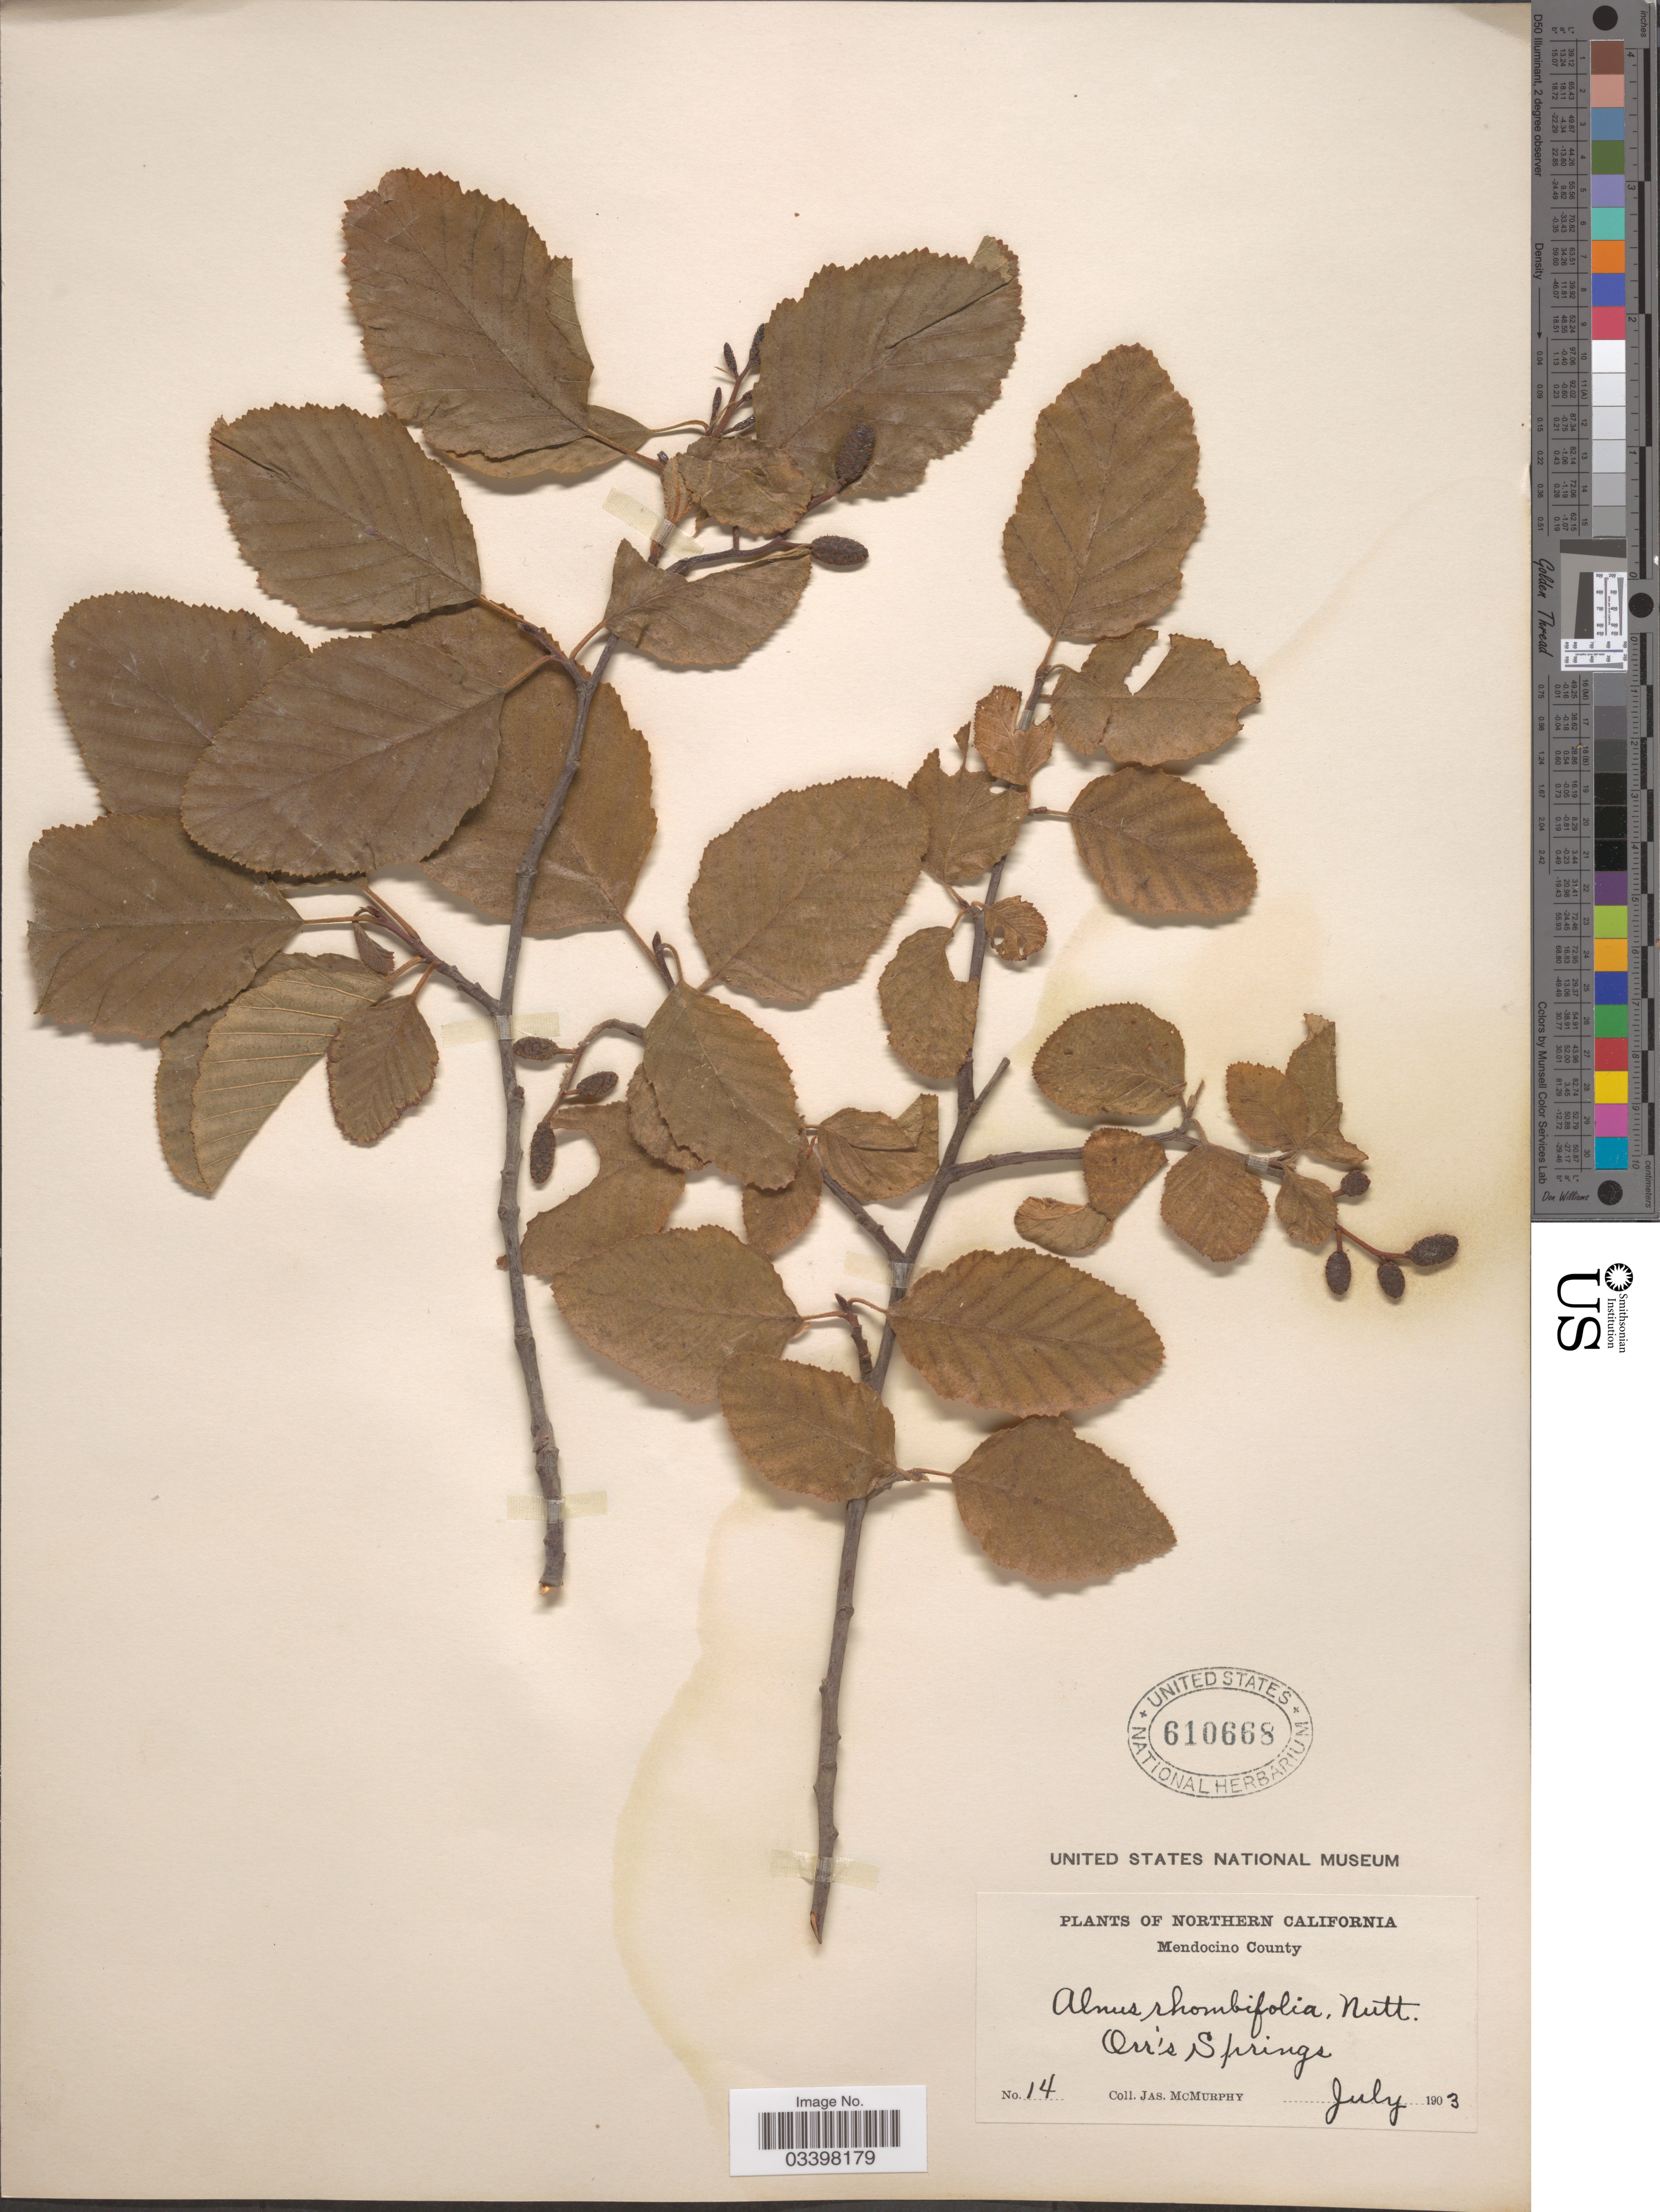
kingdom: Plantae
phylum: Tracheophyta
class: Magnoliopsida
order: Fagales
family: Betulaceae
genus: Alnus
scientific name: Alnus rhombifolia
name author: Nutt.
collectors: J. McMurphy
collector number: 14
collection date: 1903-07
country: United States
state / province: California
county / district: Mendocino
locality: Northern California. Mendocino County. Orr's Springs.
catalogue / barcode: US 610668